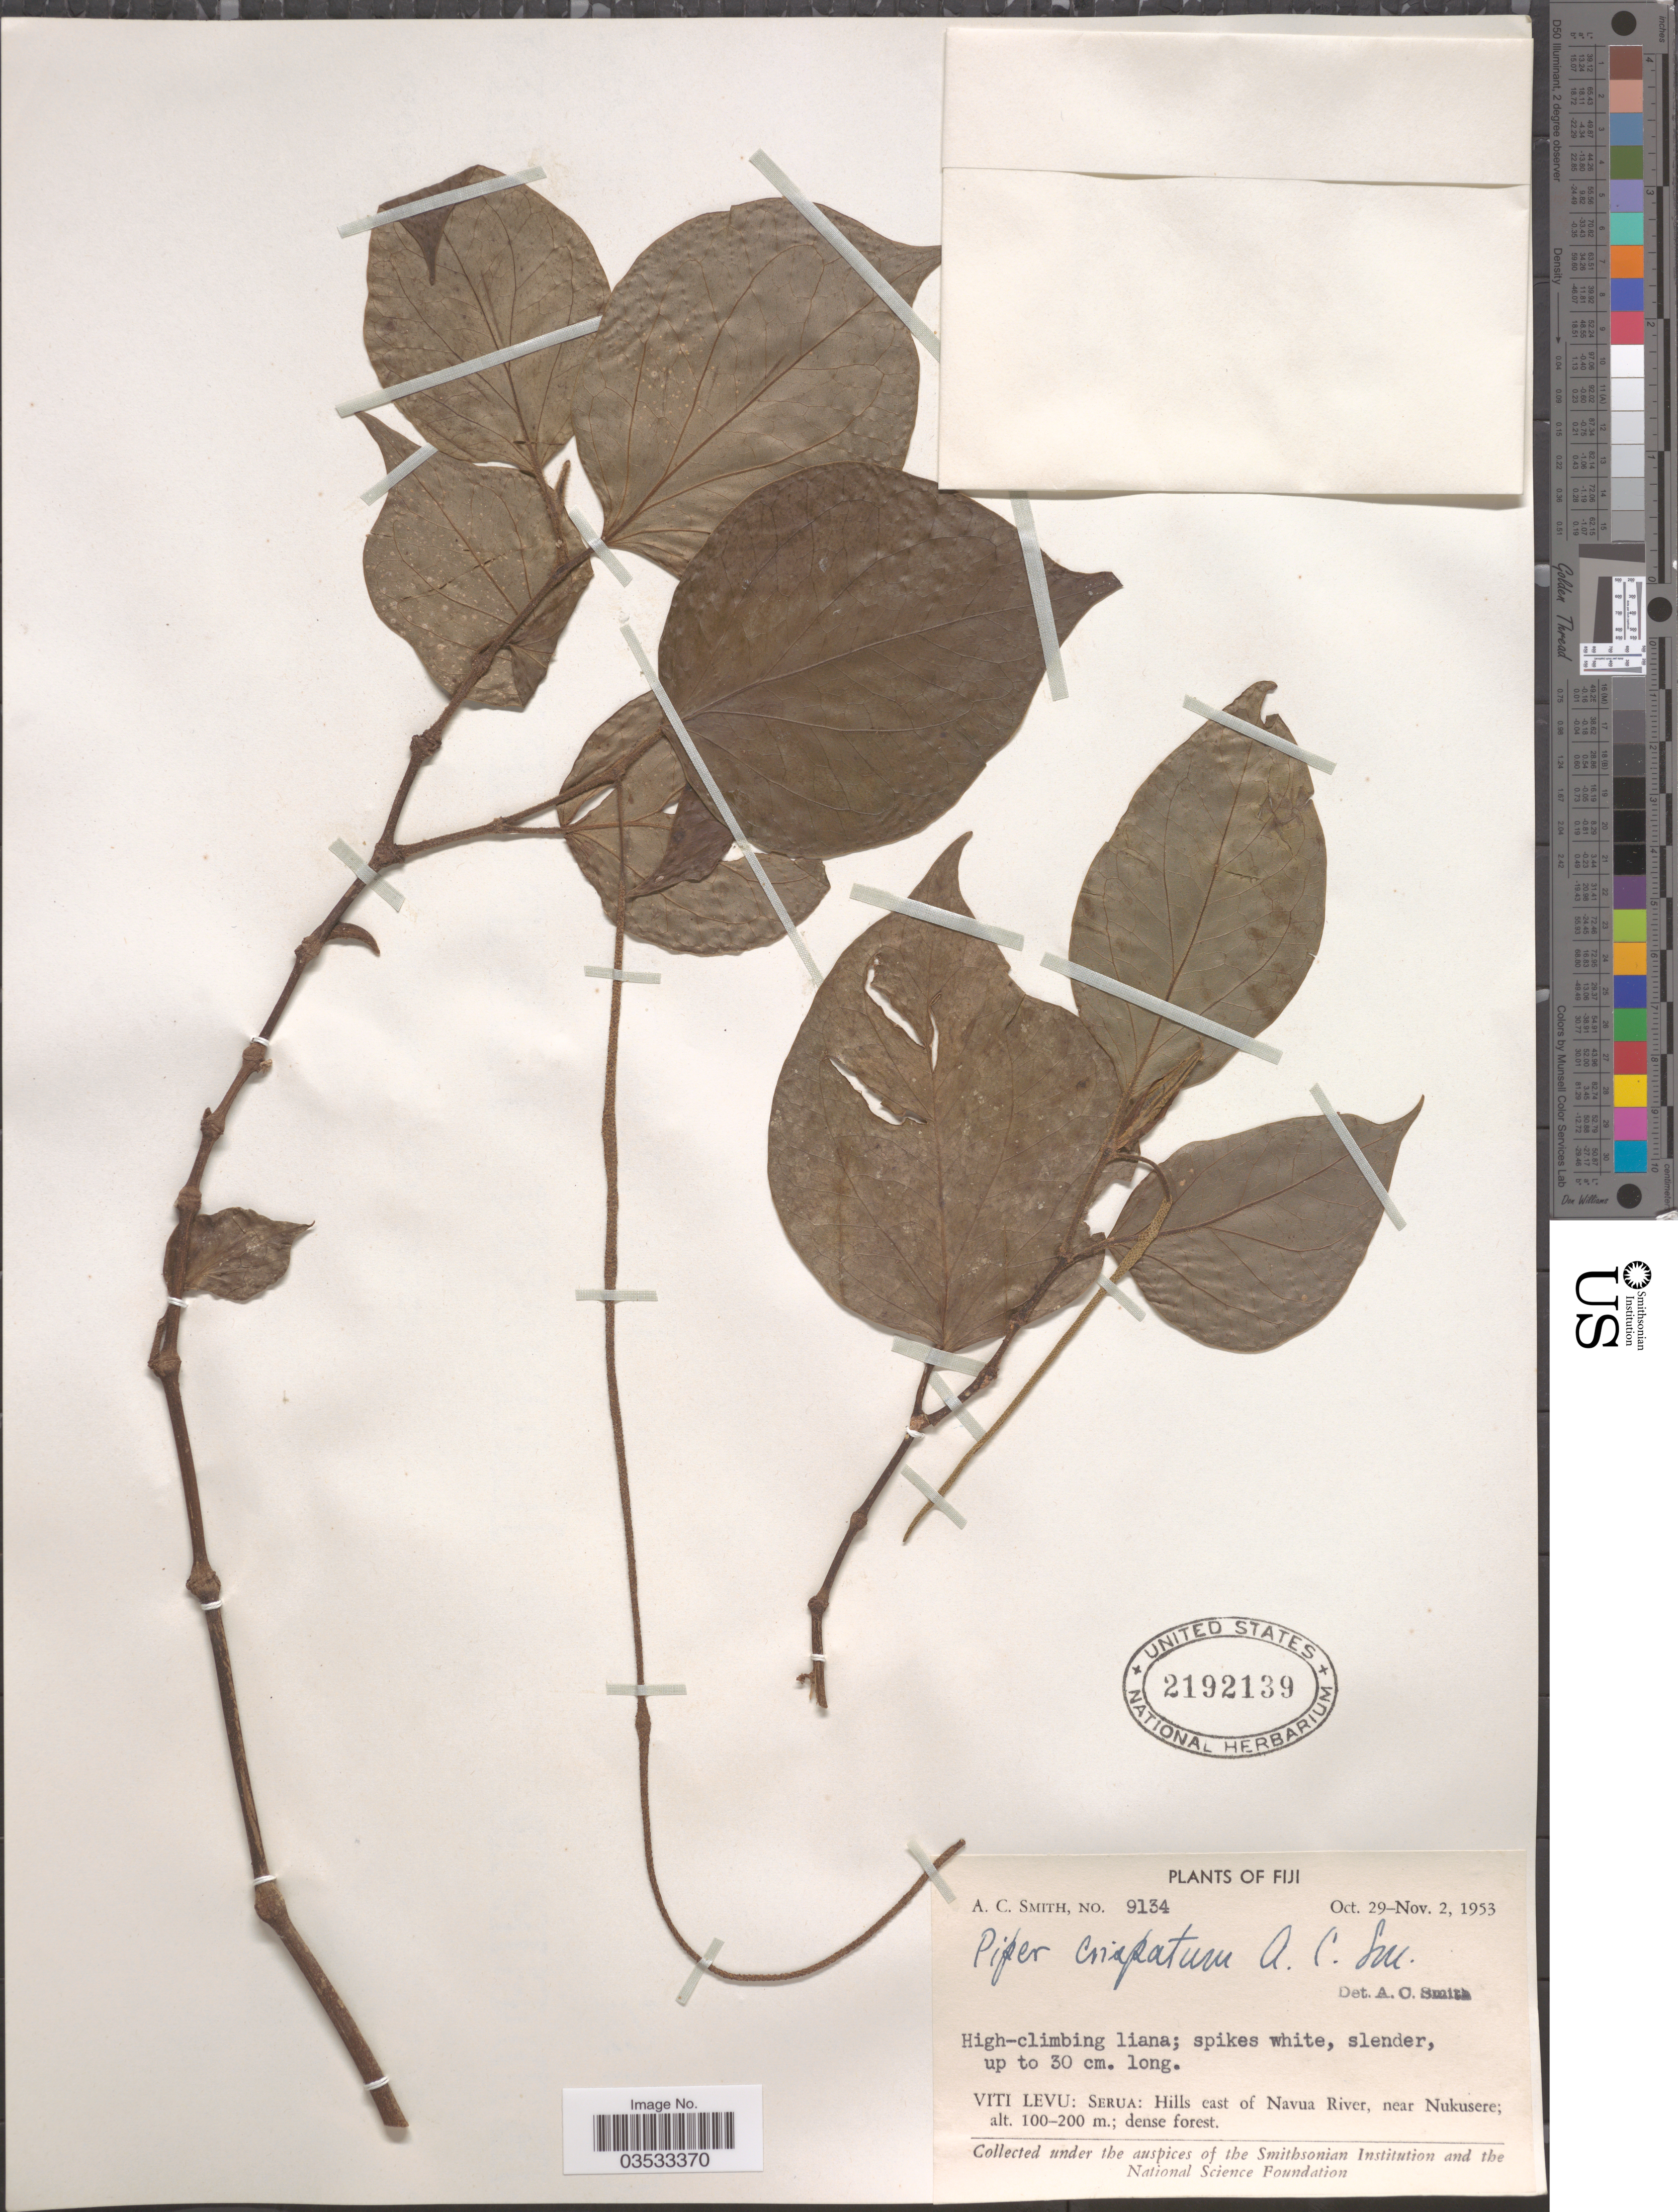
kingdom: Plantae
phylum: Tracheophyta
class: Magnoliopsida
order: Piperales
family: Piperaceae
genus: Piper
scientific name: Piper crispatum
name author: A.C. Sm.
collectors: A. C. Smith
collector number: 9134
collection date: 1953-10-29/1953-11-02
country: Fiji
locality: Viti Levu: Serua: Hills east of Navua River, near Nukusere.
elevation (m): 100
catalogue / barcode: US 2192139